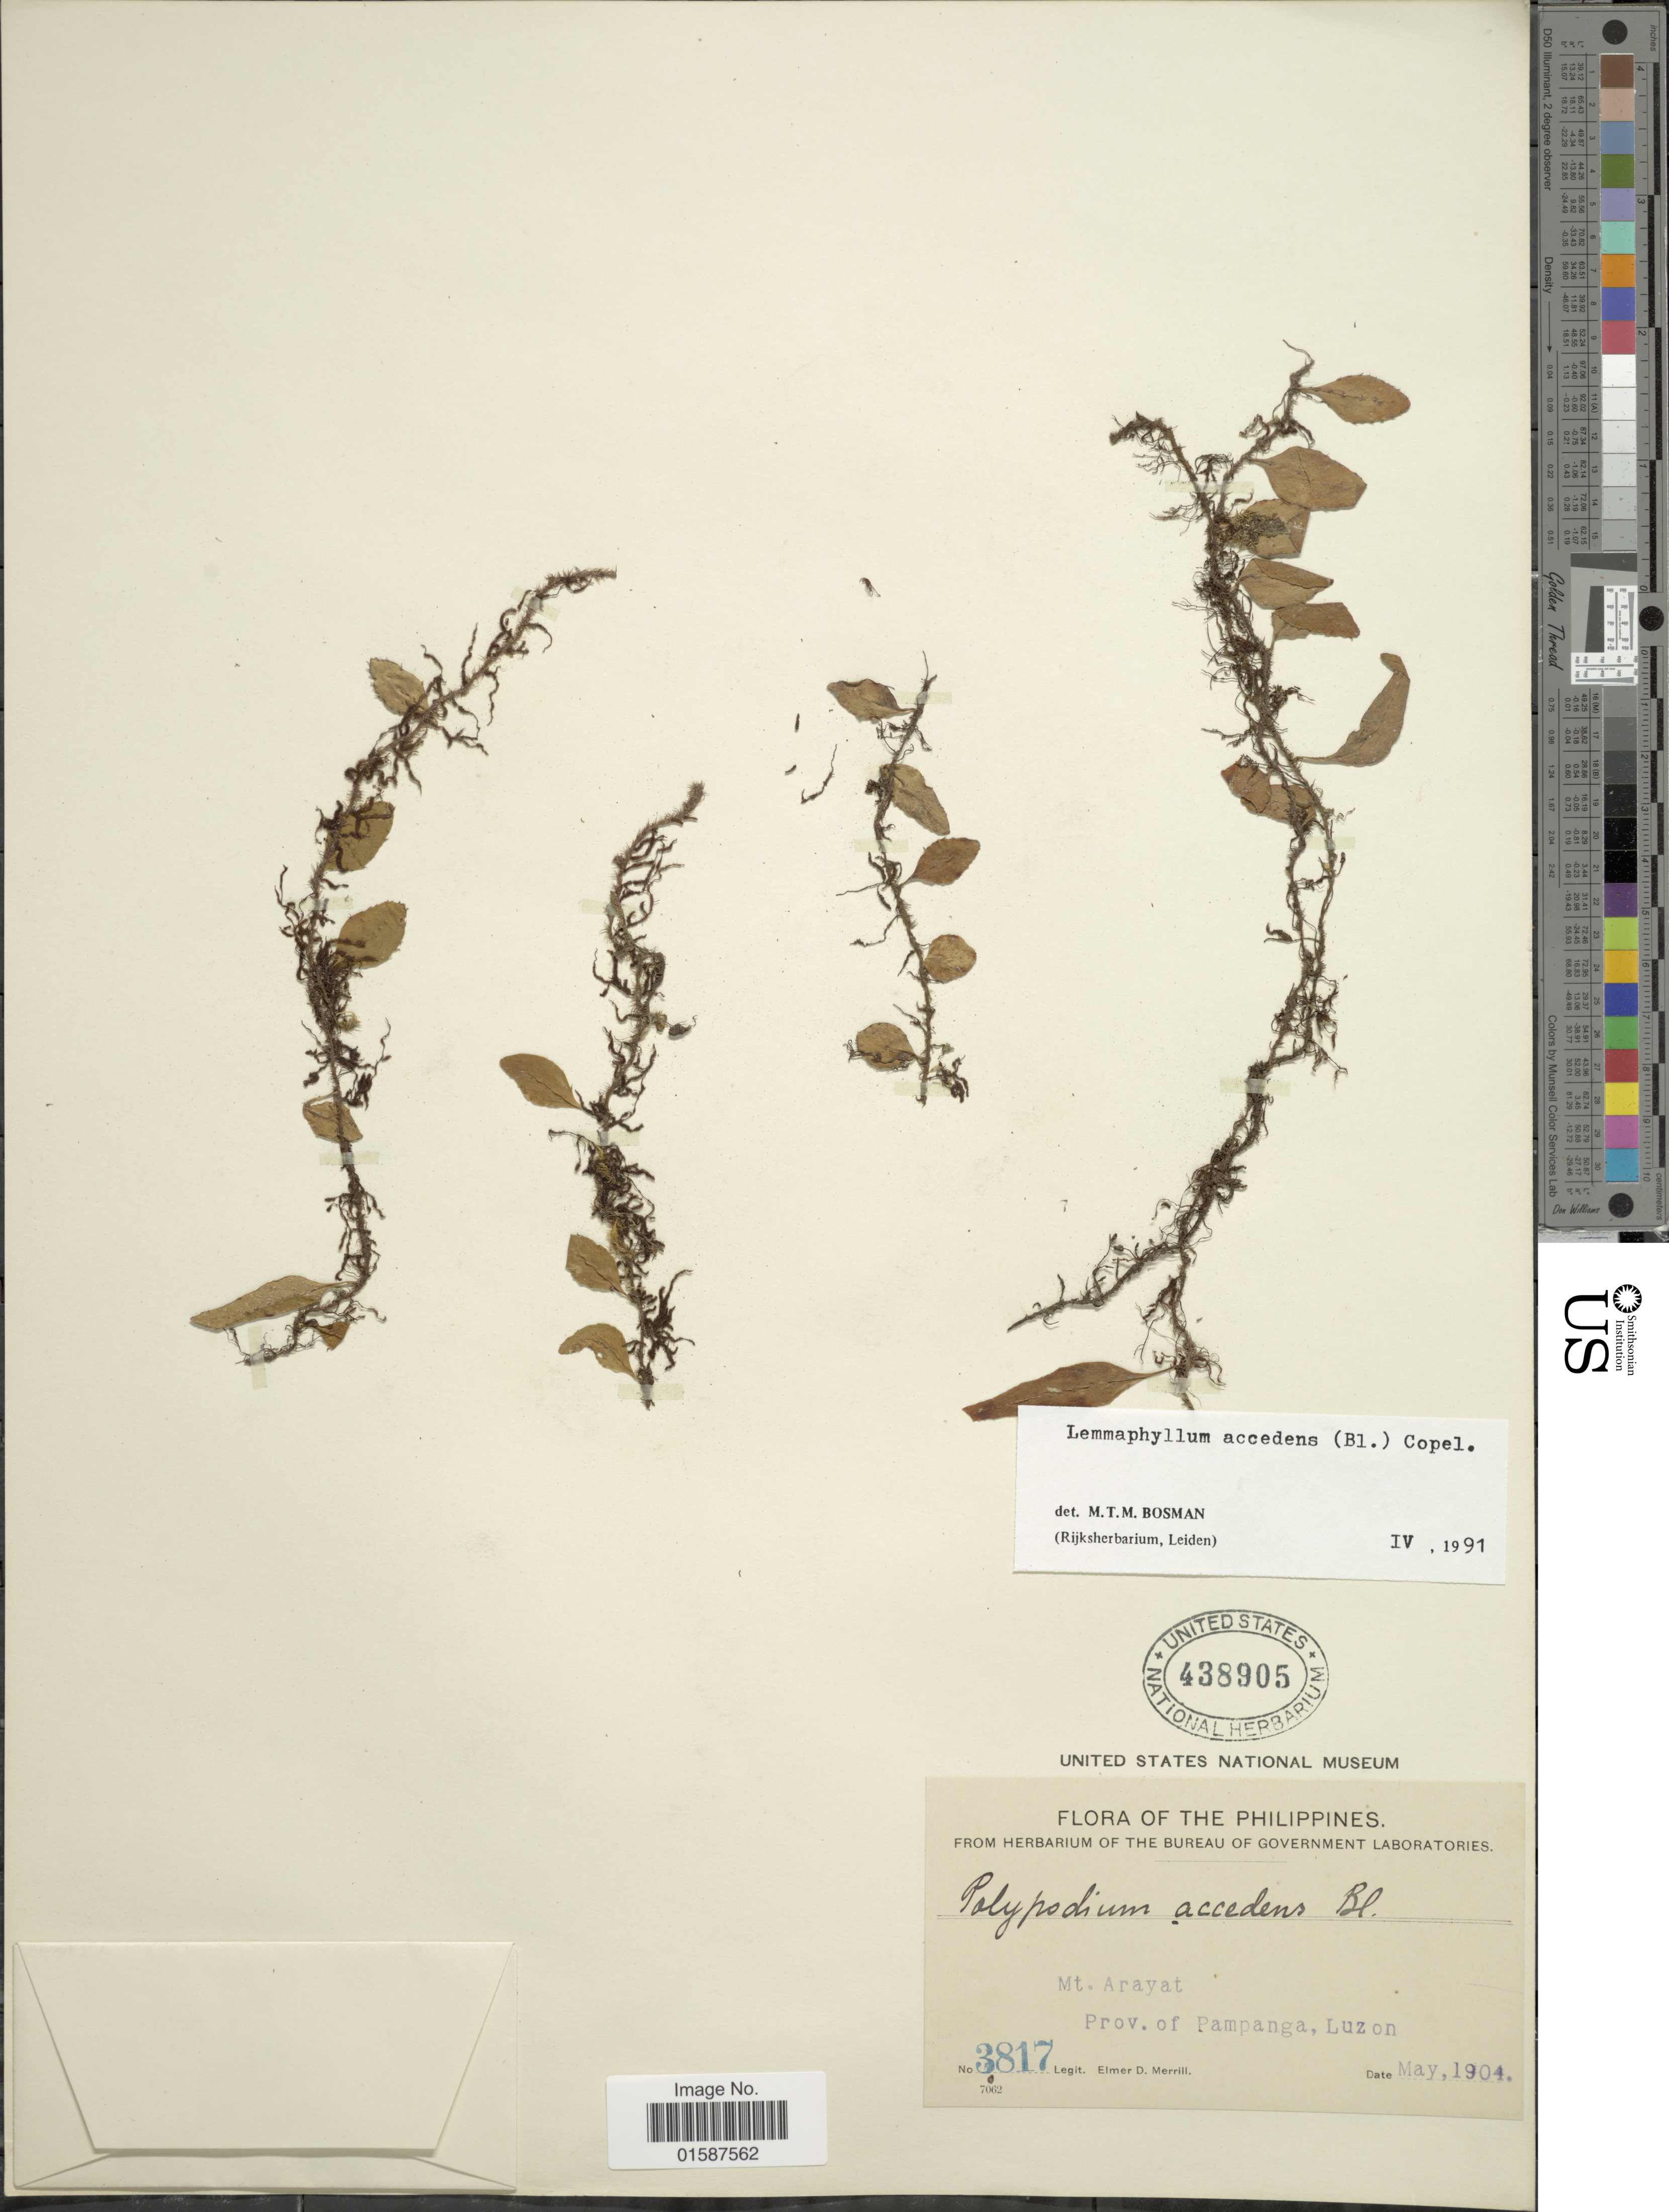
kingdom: Plantae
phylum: Tracheophyta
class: Polypodiopsida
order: Polypodiales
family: Polypodiaceae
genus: Lemmaphyllum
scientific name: Lemmaphyllum accedens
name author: (Blume) Donk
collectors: E. D. Merrill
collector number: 3817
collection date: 1904-05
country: Philippines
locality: Mt. Arayat, Prov. of Pampanga, Luzon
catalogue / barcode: US 438905